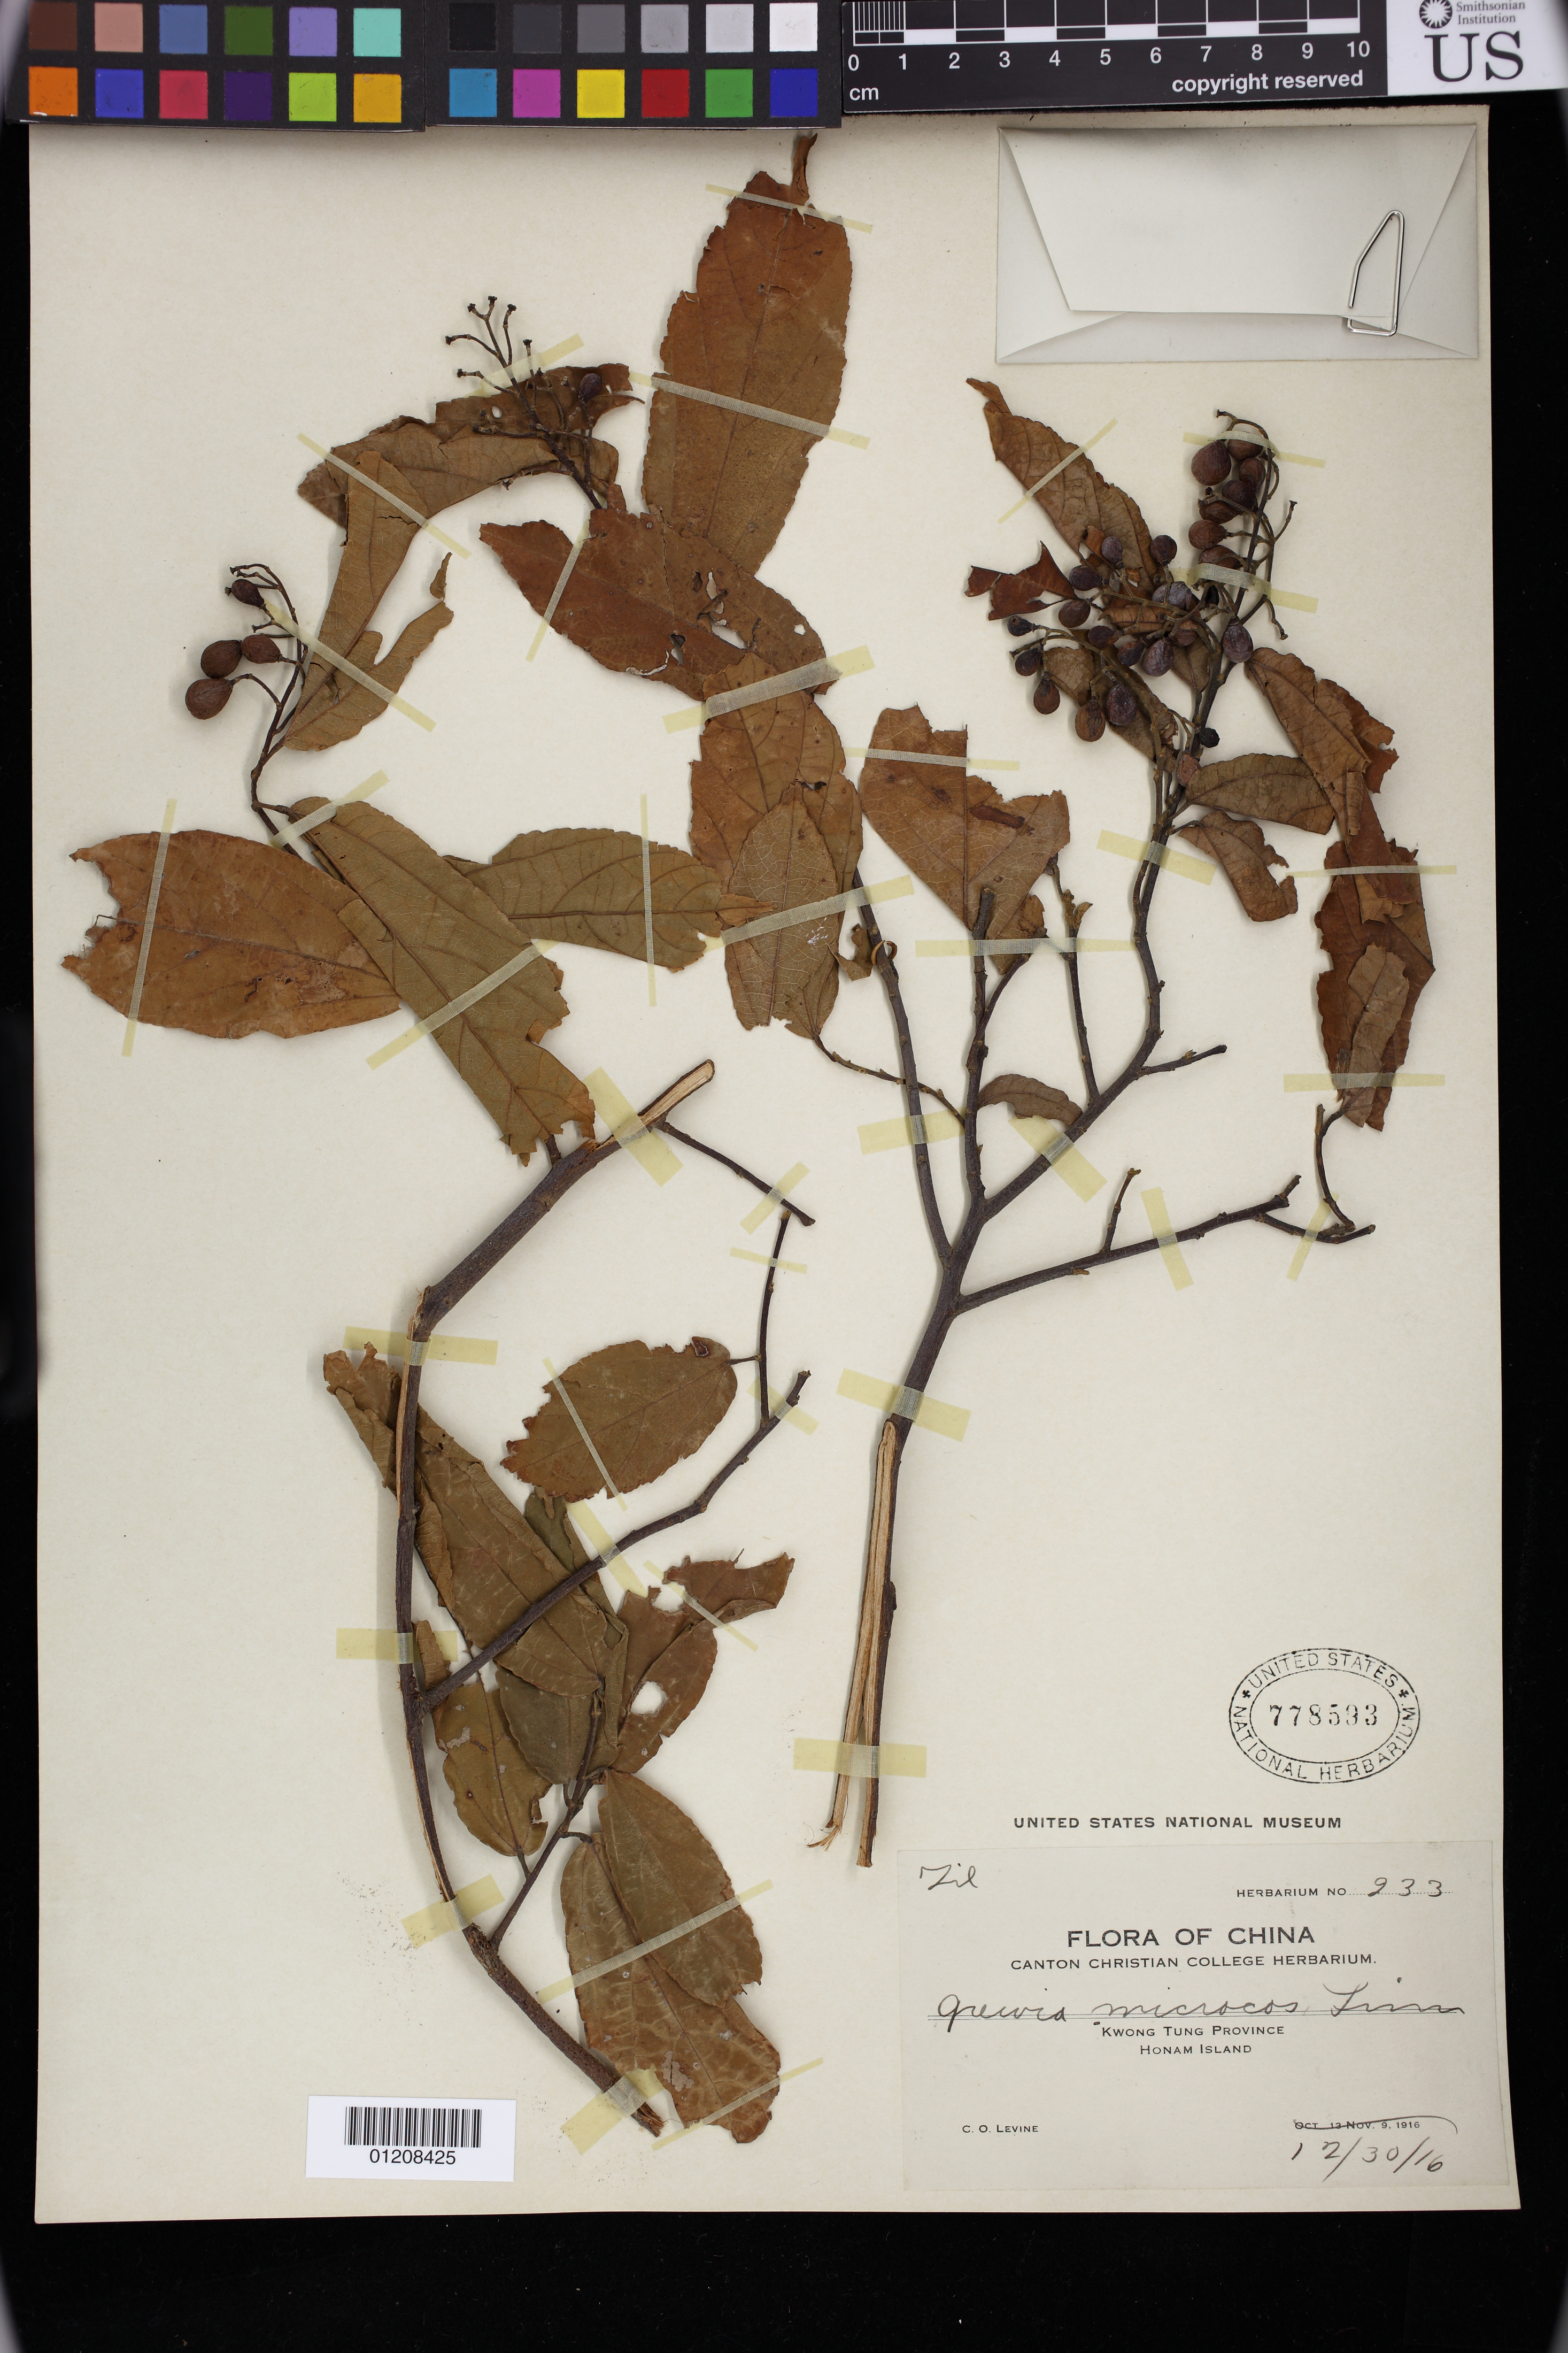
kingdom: Plantae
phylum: Tracheophyta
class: Magnoliopsida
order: Malvales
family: Malvaceae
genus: Microcos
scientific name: Microcos paniculata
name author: L.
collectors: C. O. Levine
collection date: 1916-12-30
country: China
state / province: Guangdong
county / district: Guangzhou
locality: Honam Island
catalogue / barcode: US 778593